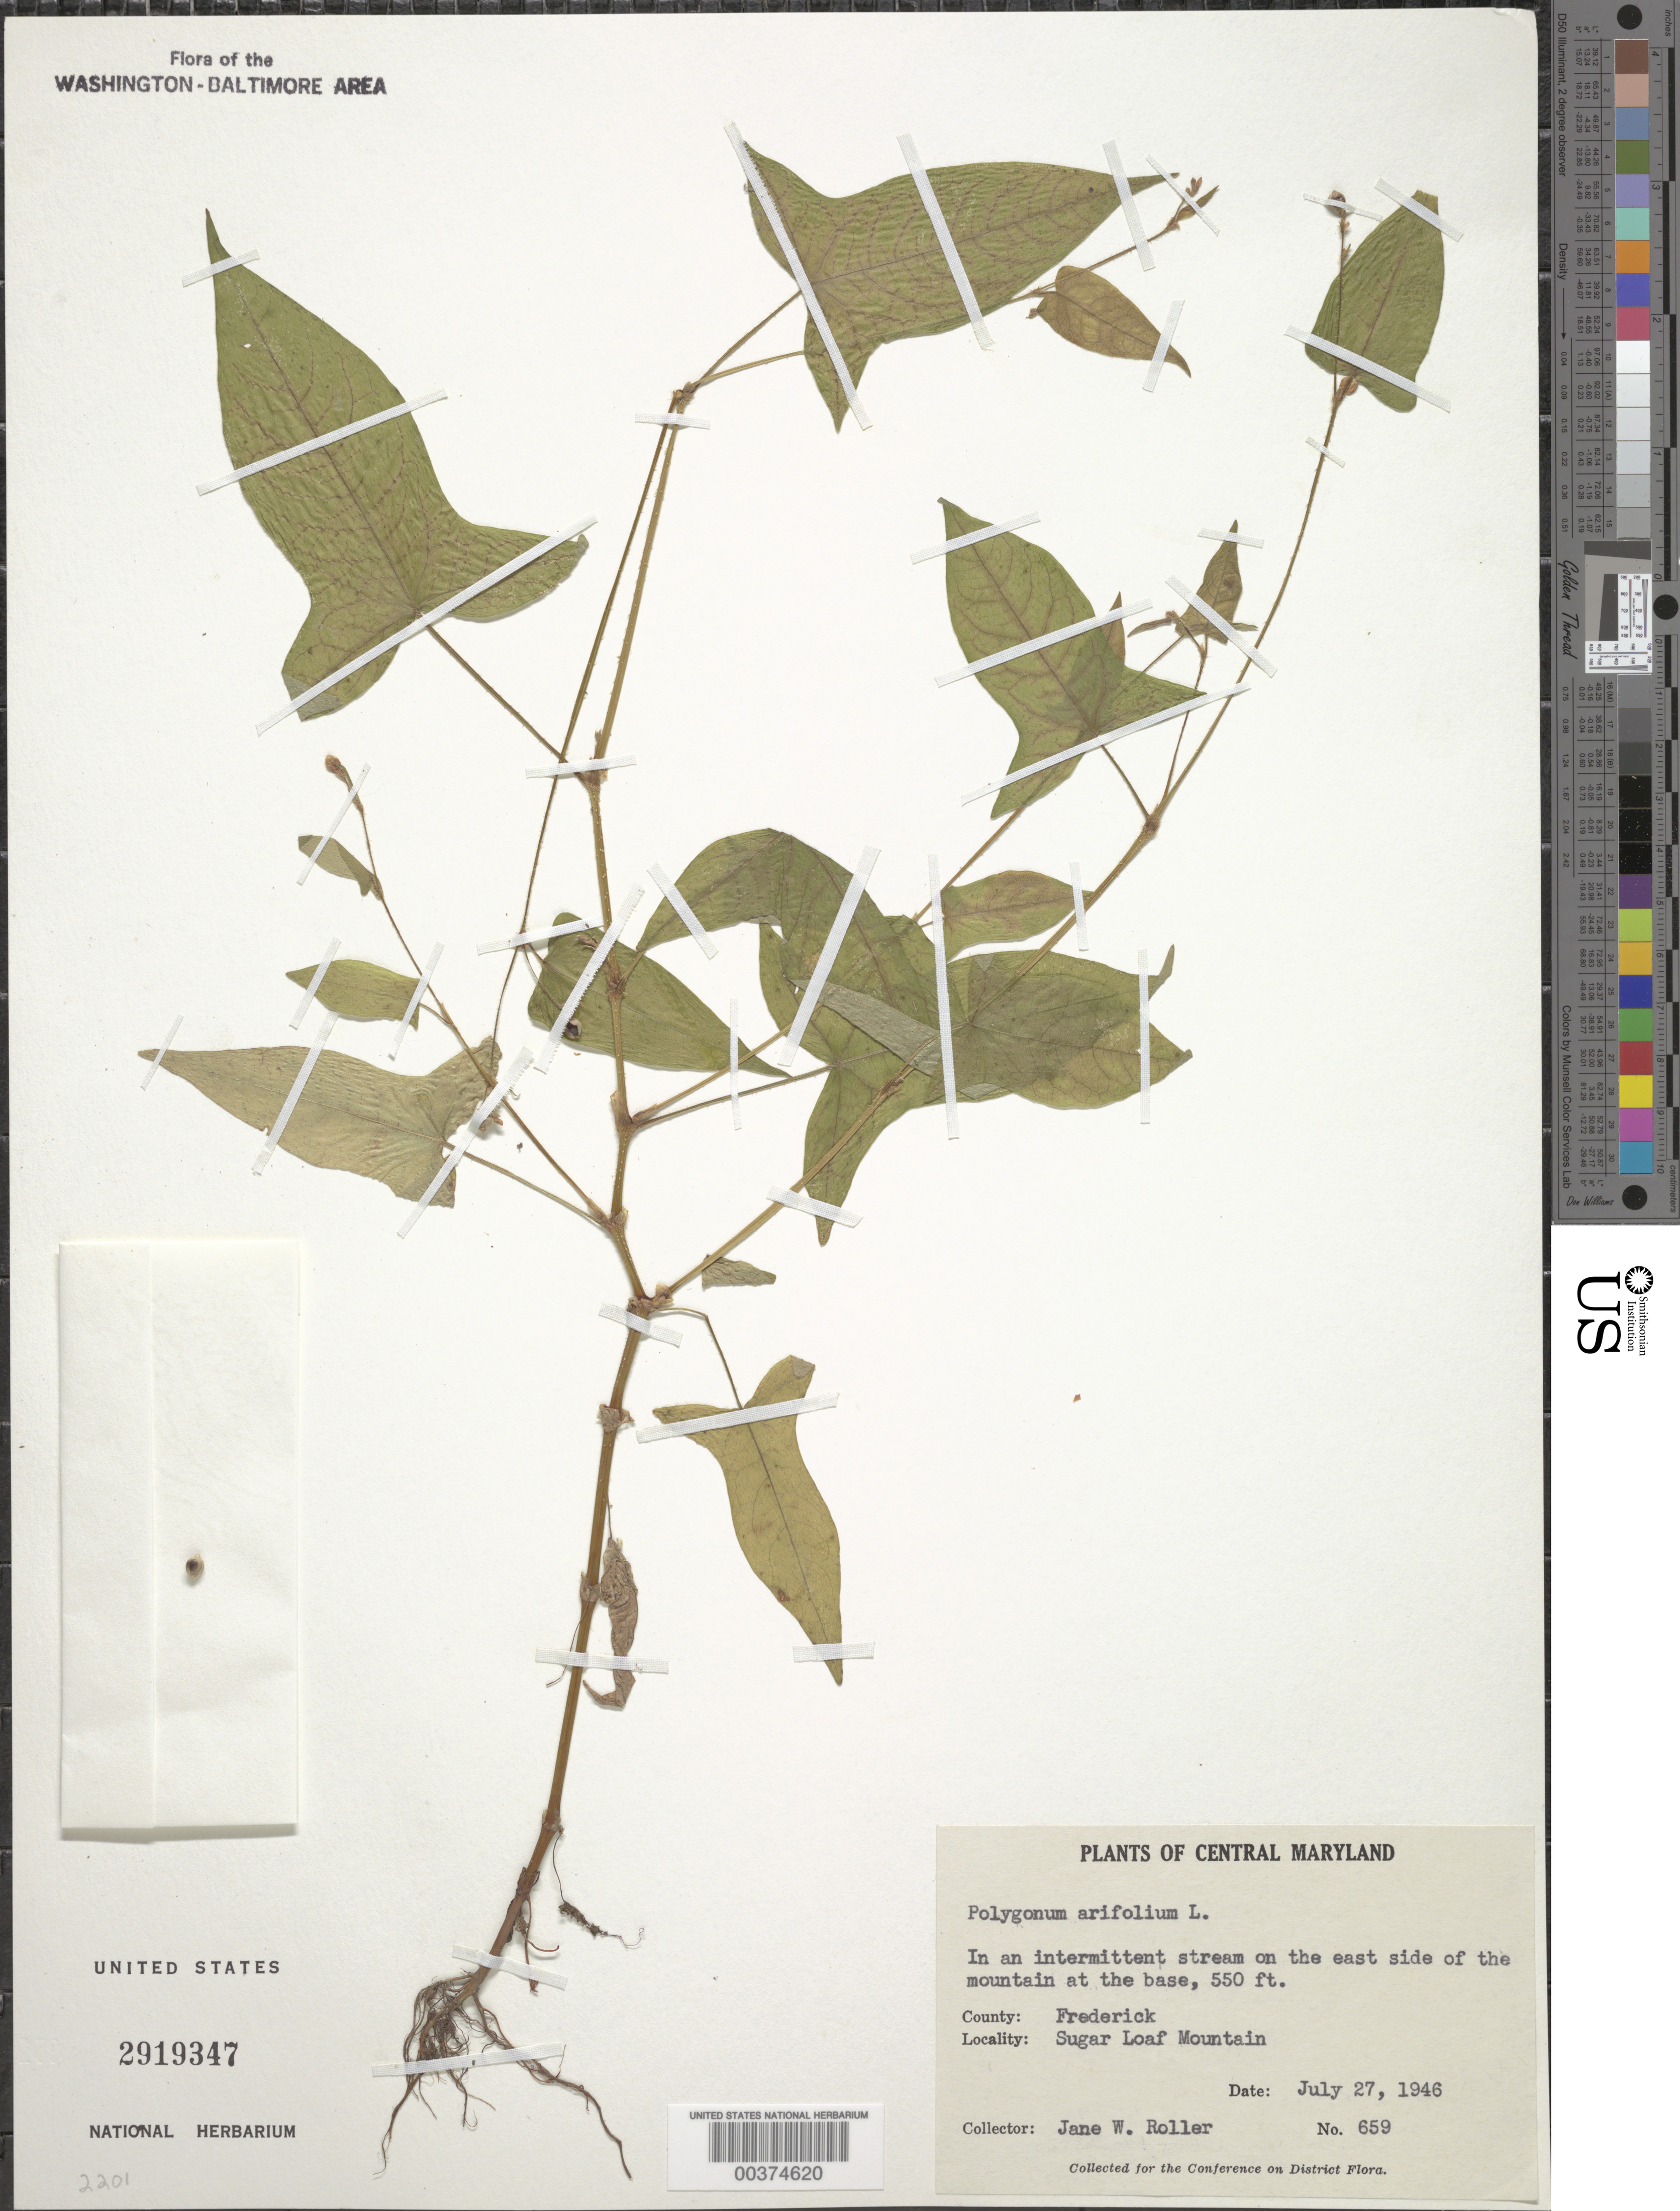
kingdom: Plantae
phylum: Tracheophyta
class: Magnoliopsida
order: Caryophyllales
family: Polygonaceae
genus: Persicaria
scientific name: Persicaria arifolia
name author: (L.) Haraldson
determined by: Atha, D. E.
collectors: J. W. Roller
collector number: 659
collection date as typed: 27 Jul 1946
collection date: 1946-07-27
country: United States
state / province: Maryland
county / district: Frederick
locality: Sugar Loaf Mountain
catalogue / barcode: US 2919347